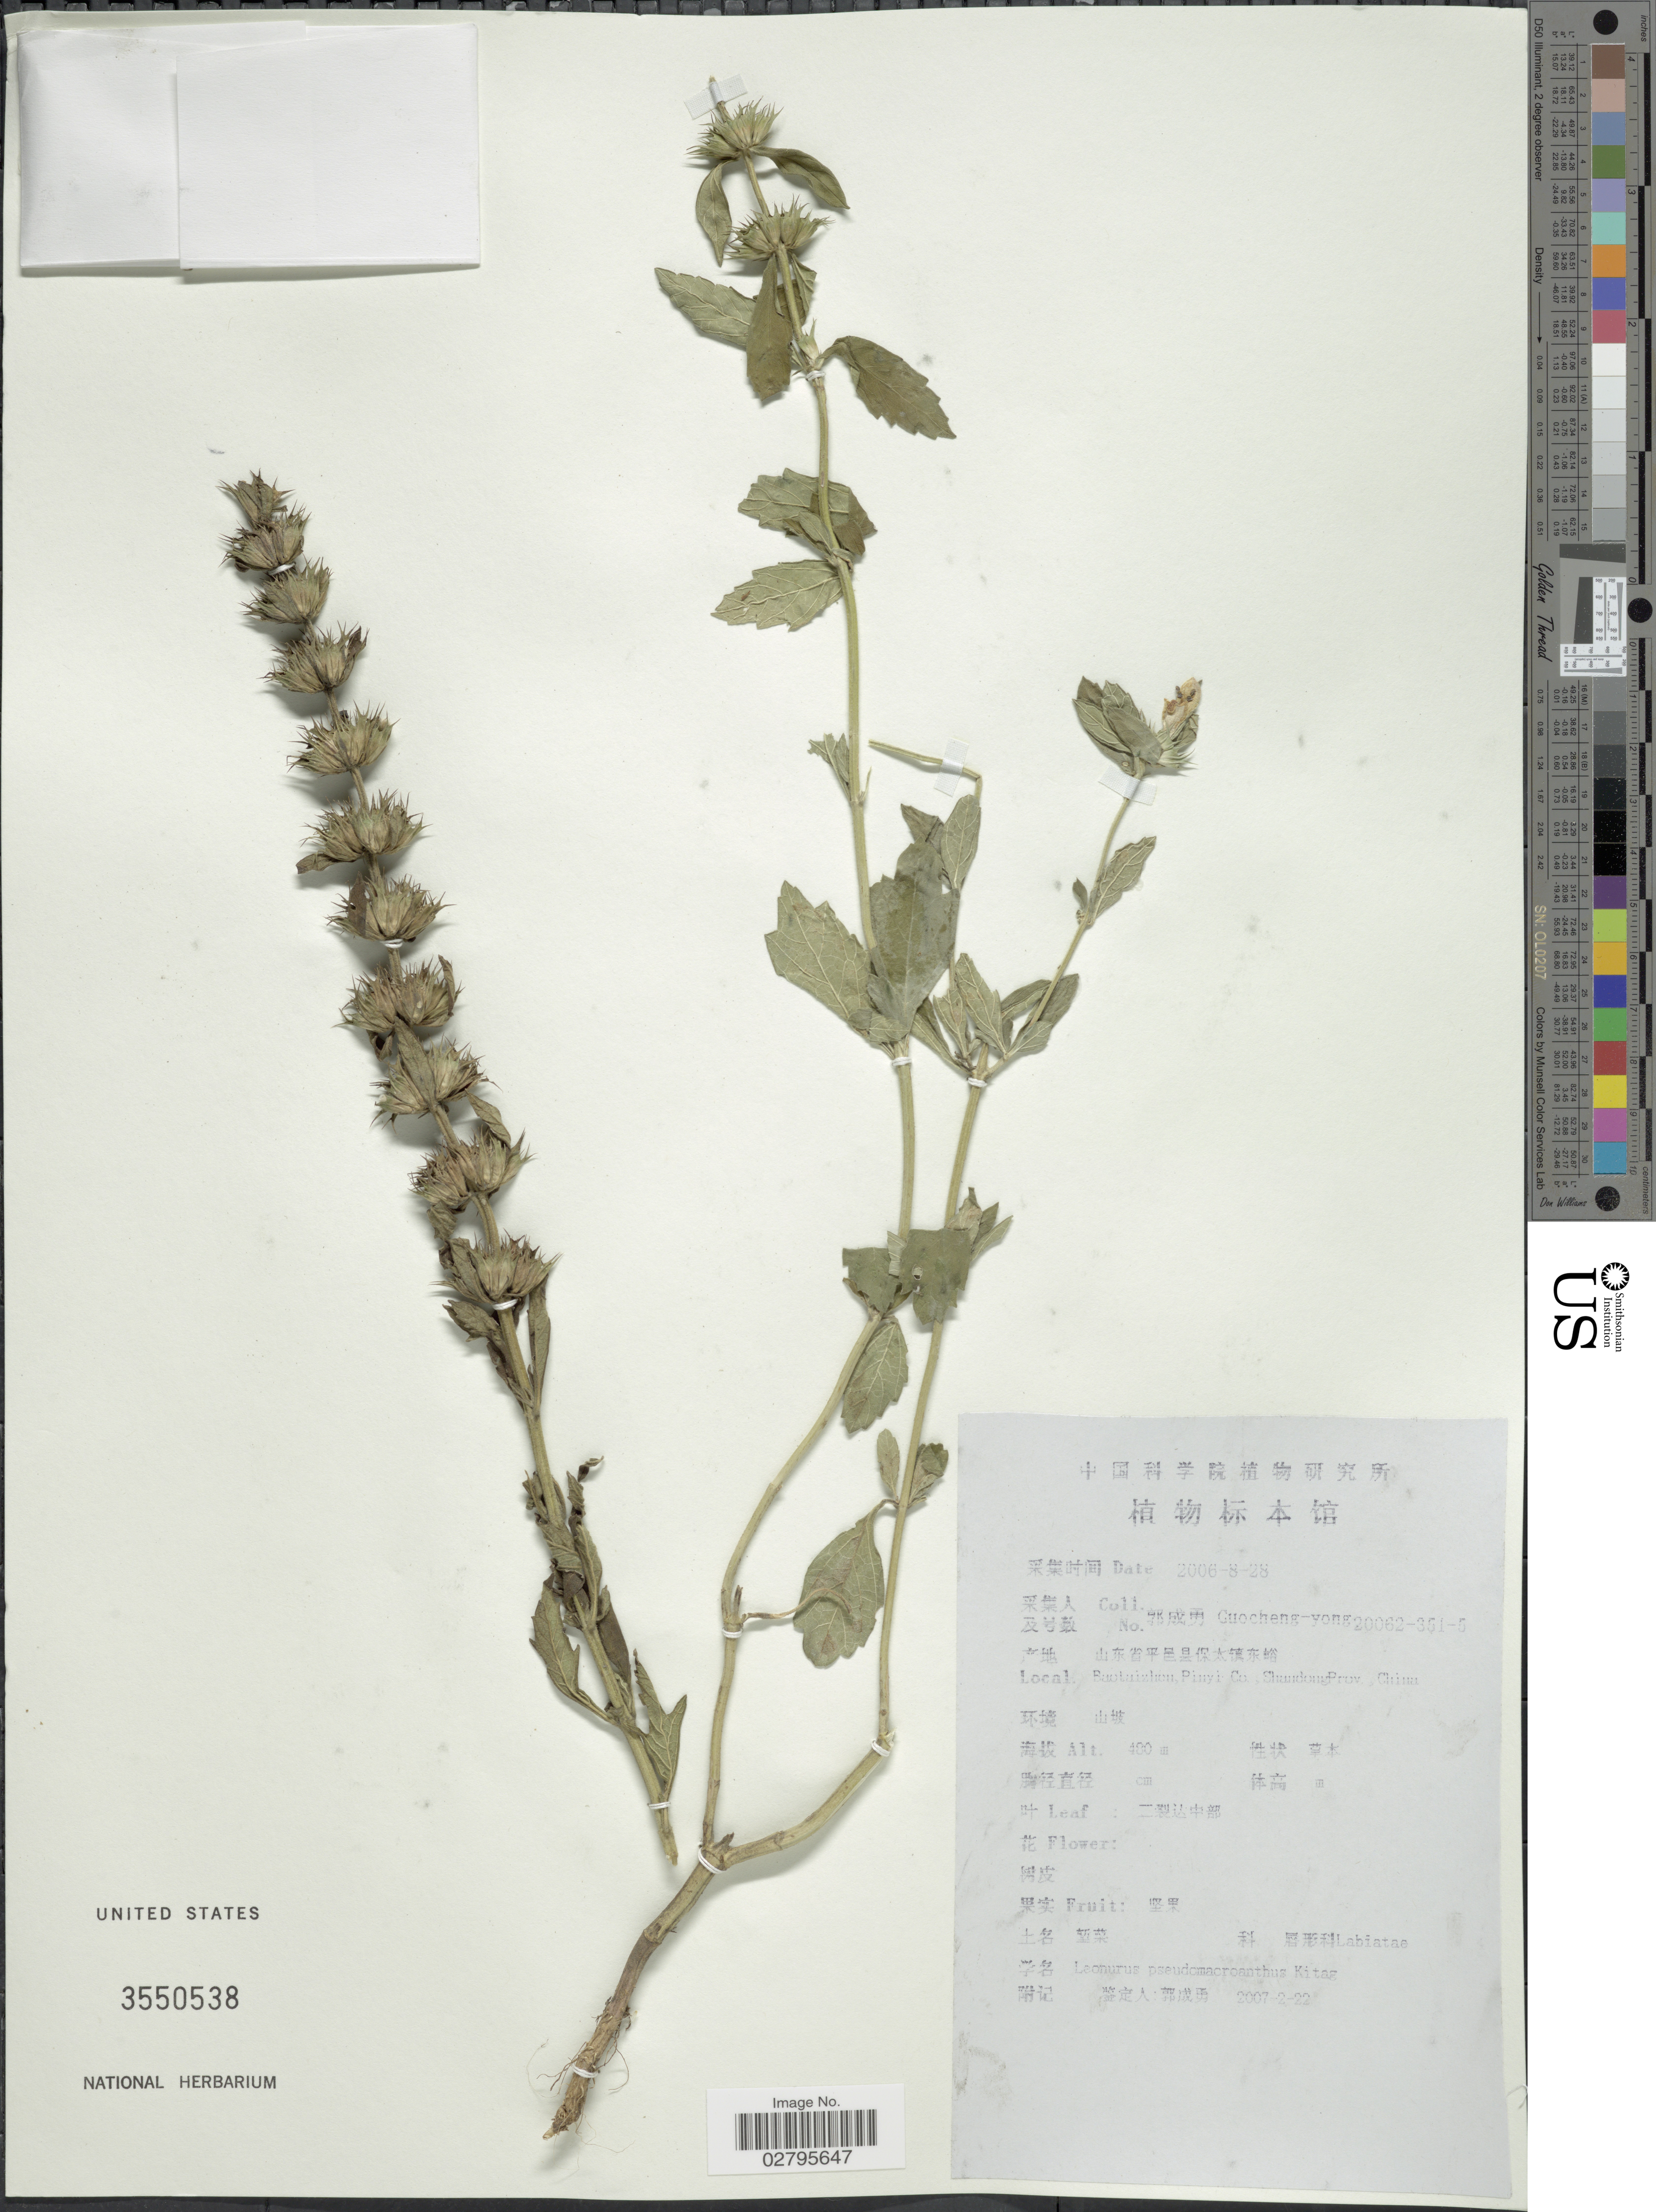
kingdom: Plantae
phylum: Tracheophyta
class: Magnoliopsida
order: Lamiales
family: Lamiaceae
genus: Leonurus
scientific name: Leonurus pseudomacranthus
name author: Kitag.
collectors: Guo cheng-yong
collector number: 20062-351-5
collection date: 2006-08-28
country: China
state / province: Shandong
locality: Baotaizhen, Pinyi Co., Shandong Prov.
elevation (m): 480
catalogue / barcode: US 3550538